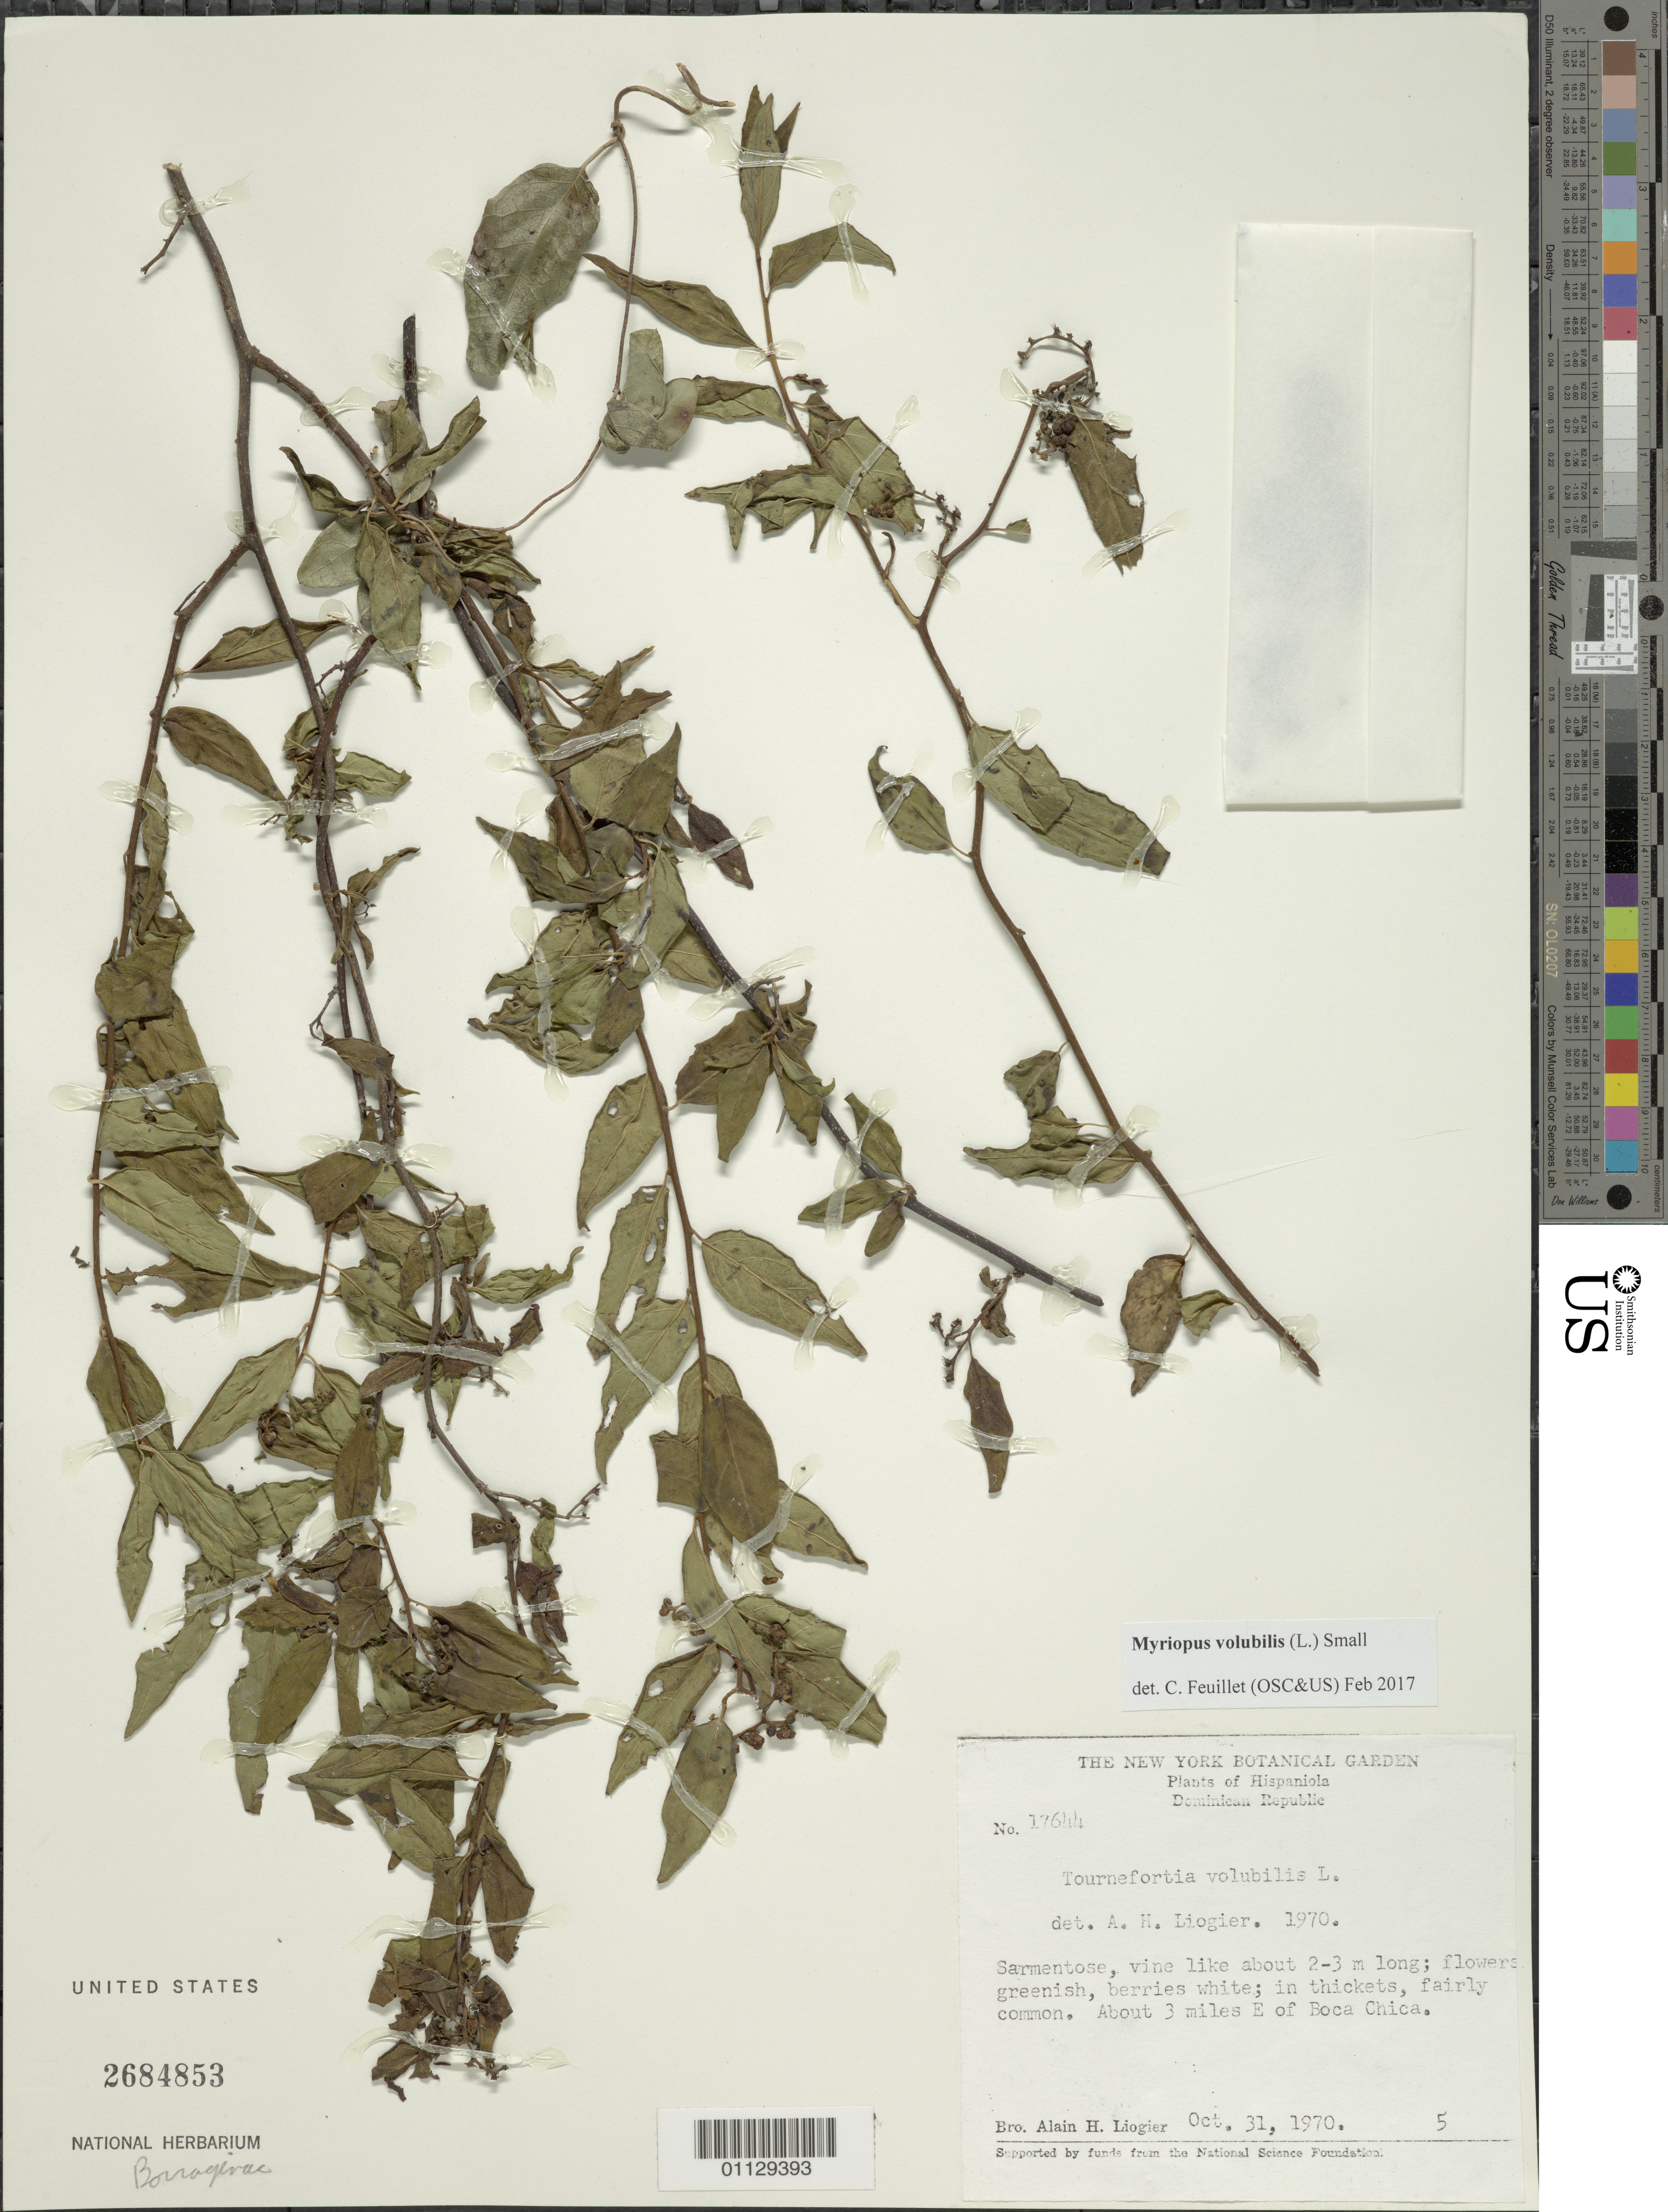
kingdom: Plantae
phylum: Tracheophyta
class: Magnoliopsida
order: Boraginales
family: Heliotropiaceae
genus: Myriopus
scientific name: Myriopus volubilis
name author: (L.) Small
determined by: Feuillet, C.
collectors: A. H. Liogier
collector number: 17644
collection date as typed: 31 Oct 1970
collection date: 1970-10-31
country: Dominican Republic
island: Hispaniola I.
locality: About 3 miles E of Boca Chica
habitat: In thickets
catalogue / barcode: US 2684853